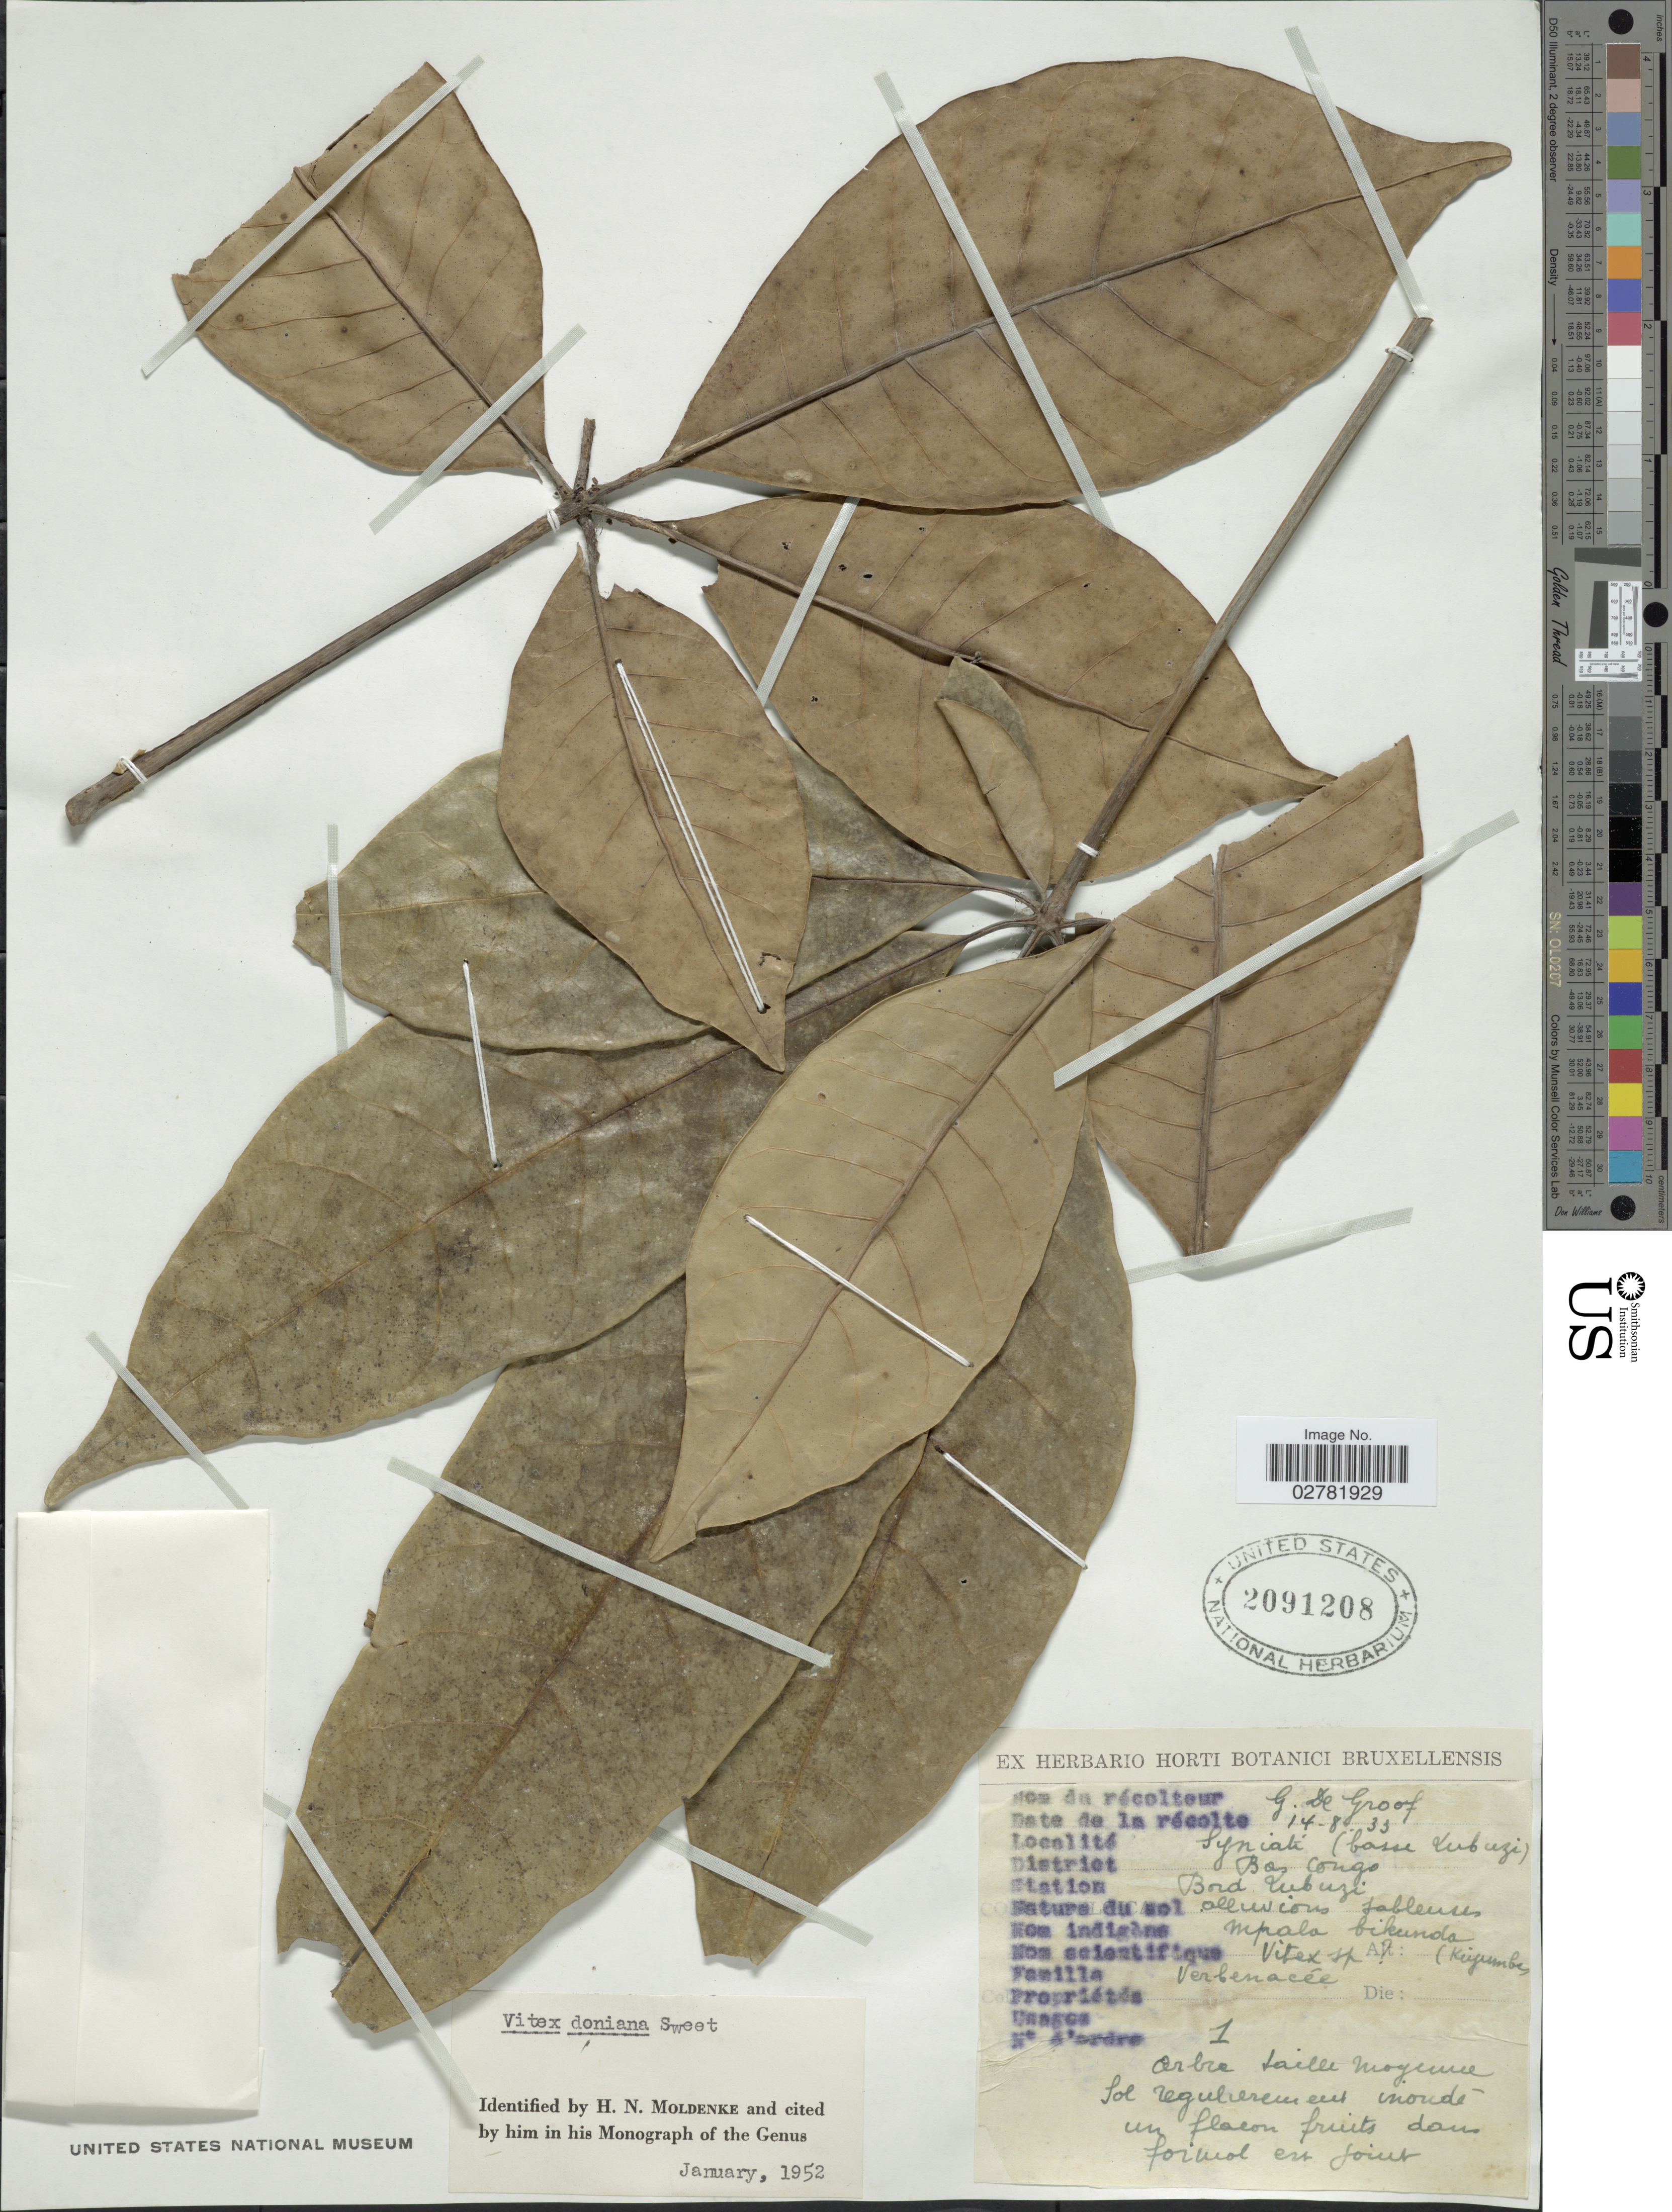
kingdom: Plantae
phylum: Tracheophyta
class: Magnoliopsida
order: Lamiales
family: Lamiaceae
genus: Vitex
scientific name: Vitex doniana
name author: Sweet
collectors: G. De Groof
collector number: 1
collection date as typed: Transcribed d/m/y: 14/8/33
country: Congo, Democratic Republic of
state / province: Kongo Central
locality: Syniaté (basse Lubuzi). District Bas Congo. Station Bord Lubuzi.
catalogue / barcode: US 2091208